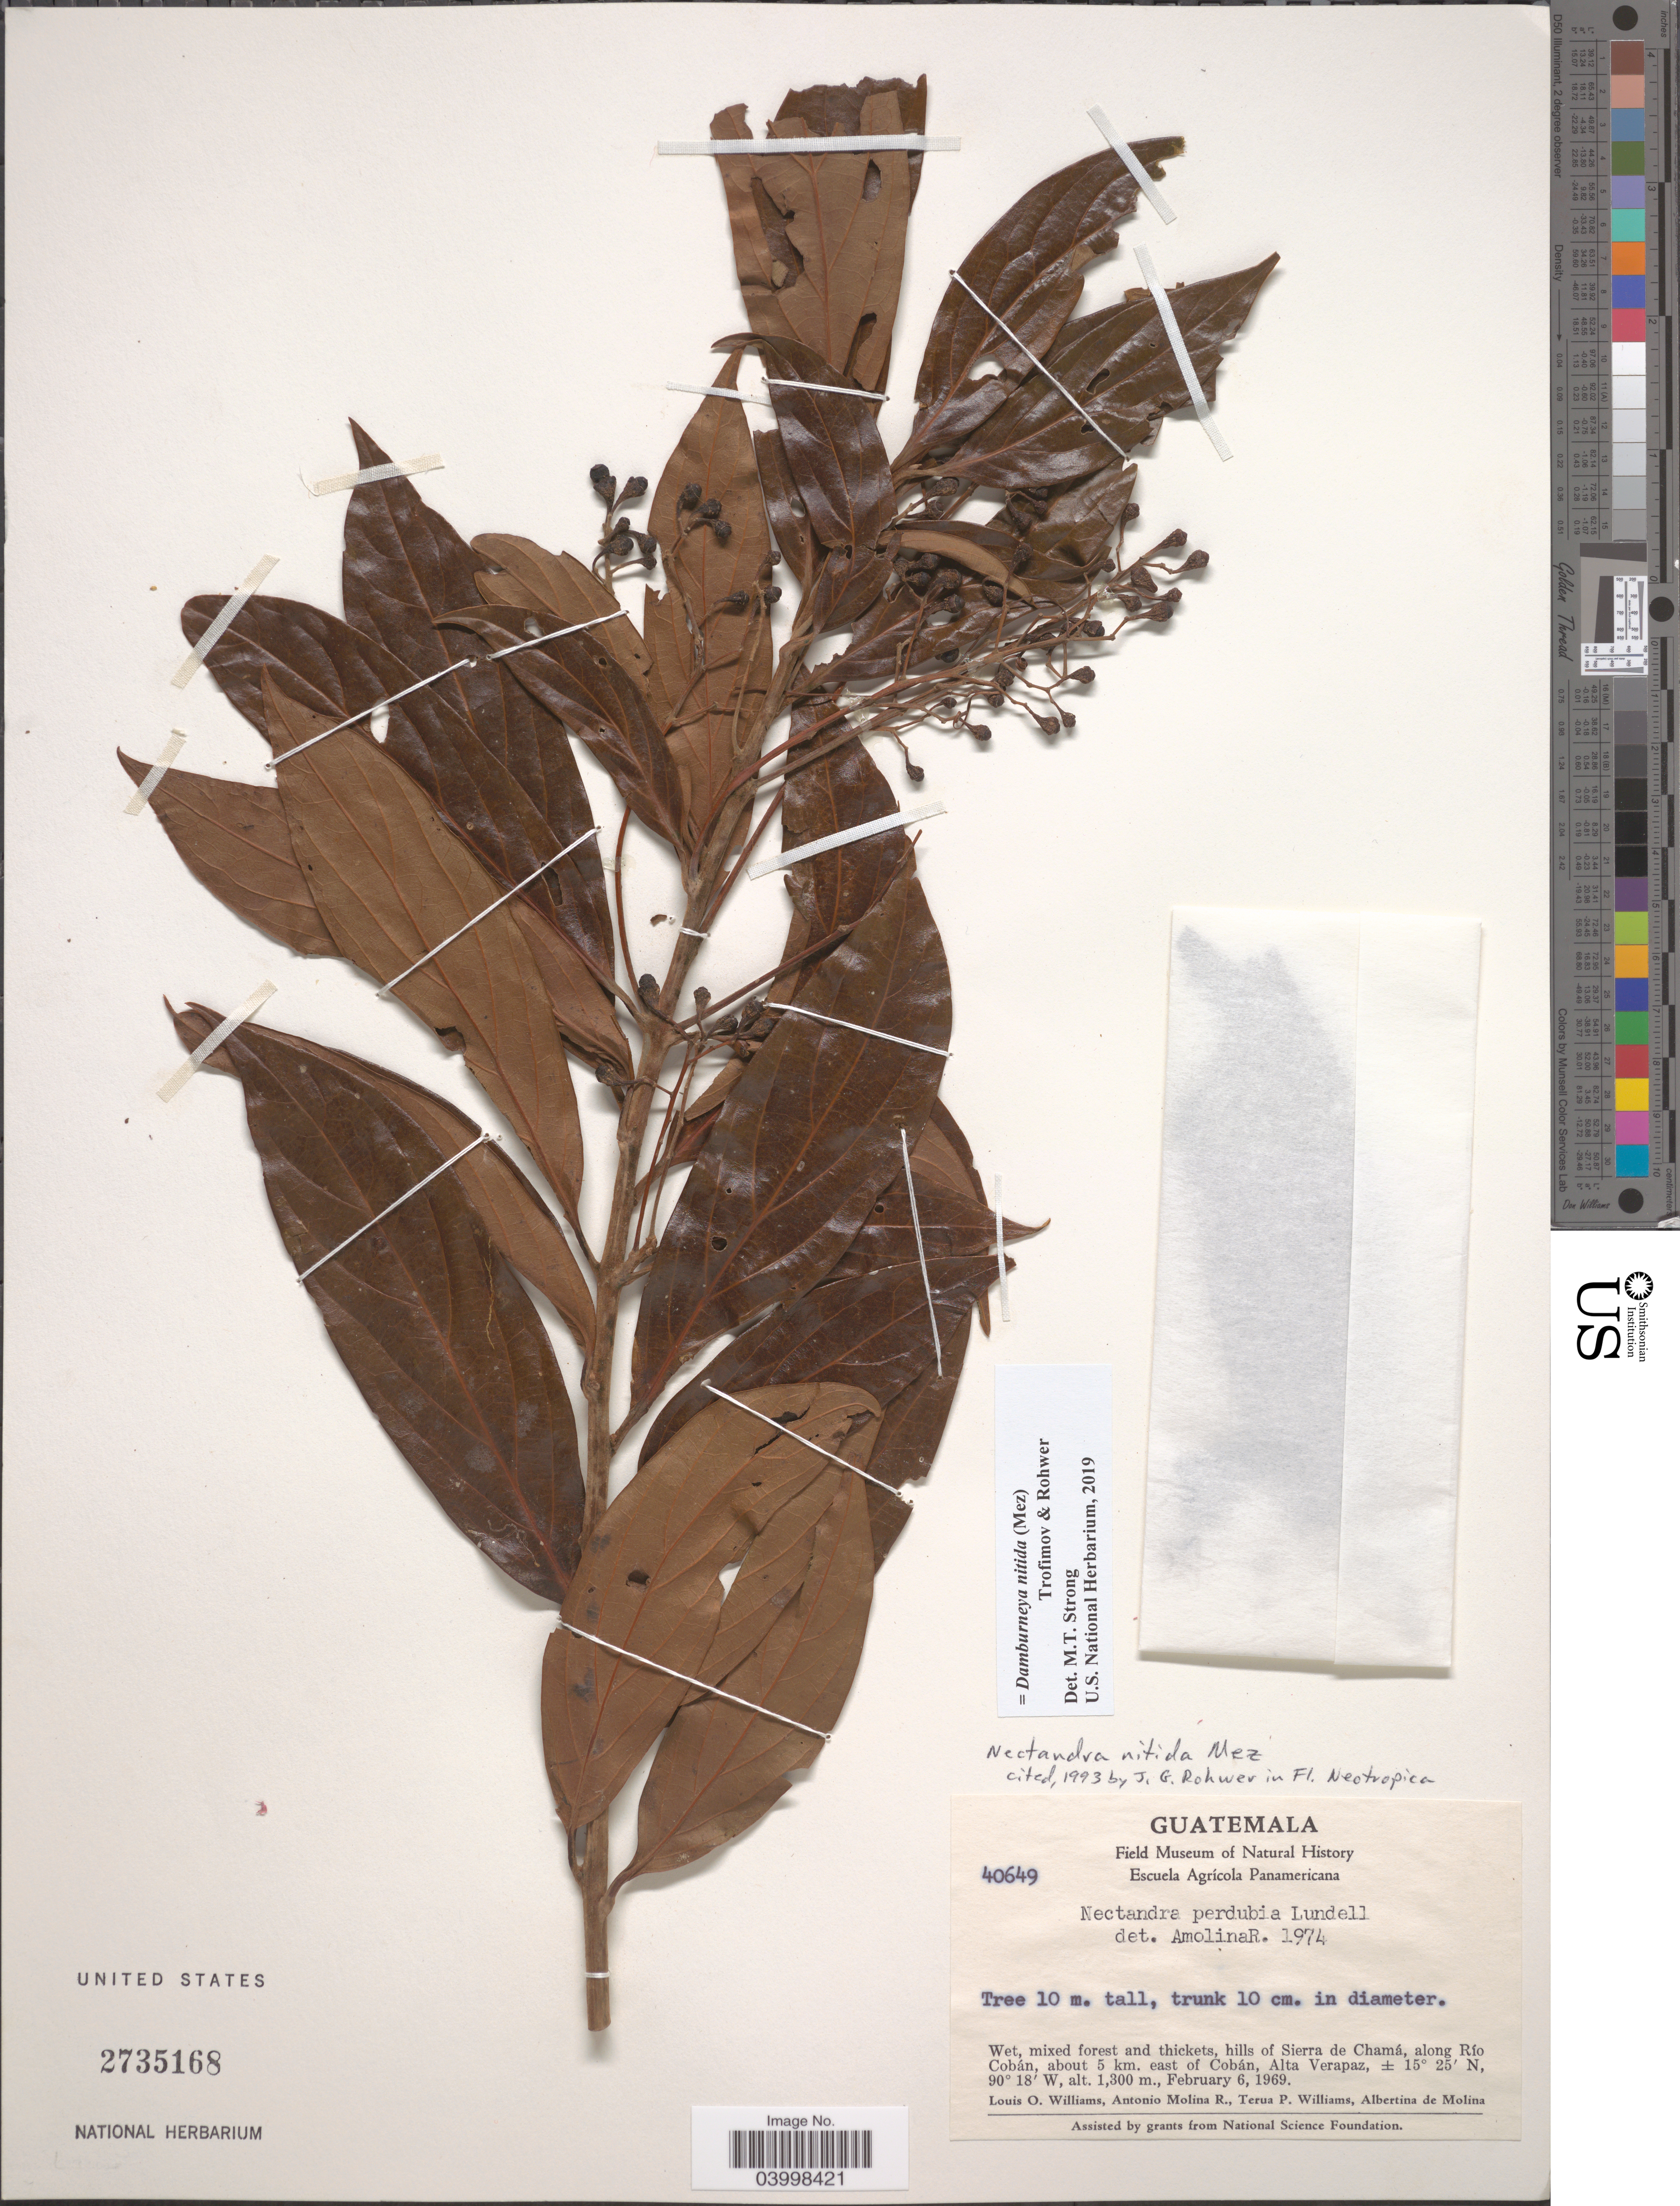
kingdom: Plantae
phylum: Tracheophyta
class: Magnoliopsida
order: Laurales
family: Lauraceae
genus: Damburneya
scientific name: Damburneya nitida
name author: (Mez) Trofimov & Rohwer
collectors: L. O. Williams, A. Molina R., T. Williams & A. R. Molina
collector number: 40649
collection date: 1969-02-06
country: Guatemala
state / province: Alta Verapaz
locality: Hills of Sierra de Chamá, along Río Cobán, about 5 km. east of Cobán.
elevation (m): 1300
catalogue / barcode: US 2735168